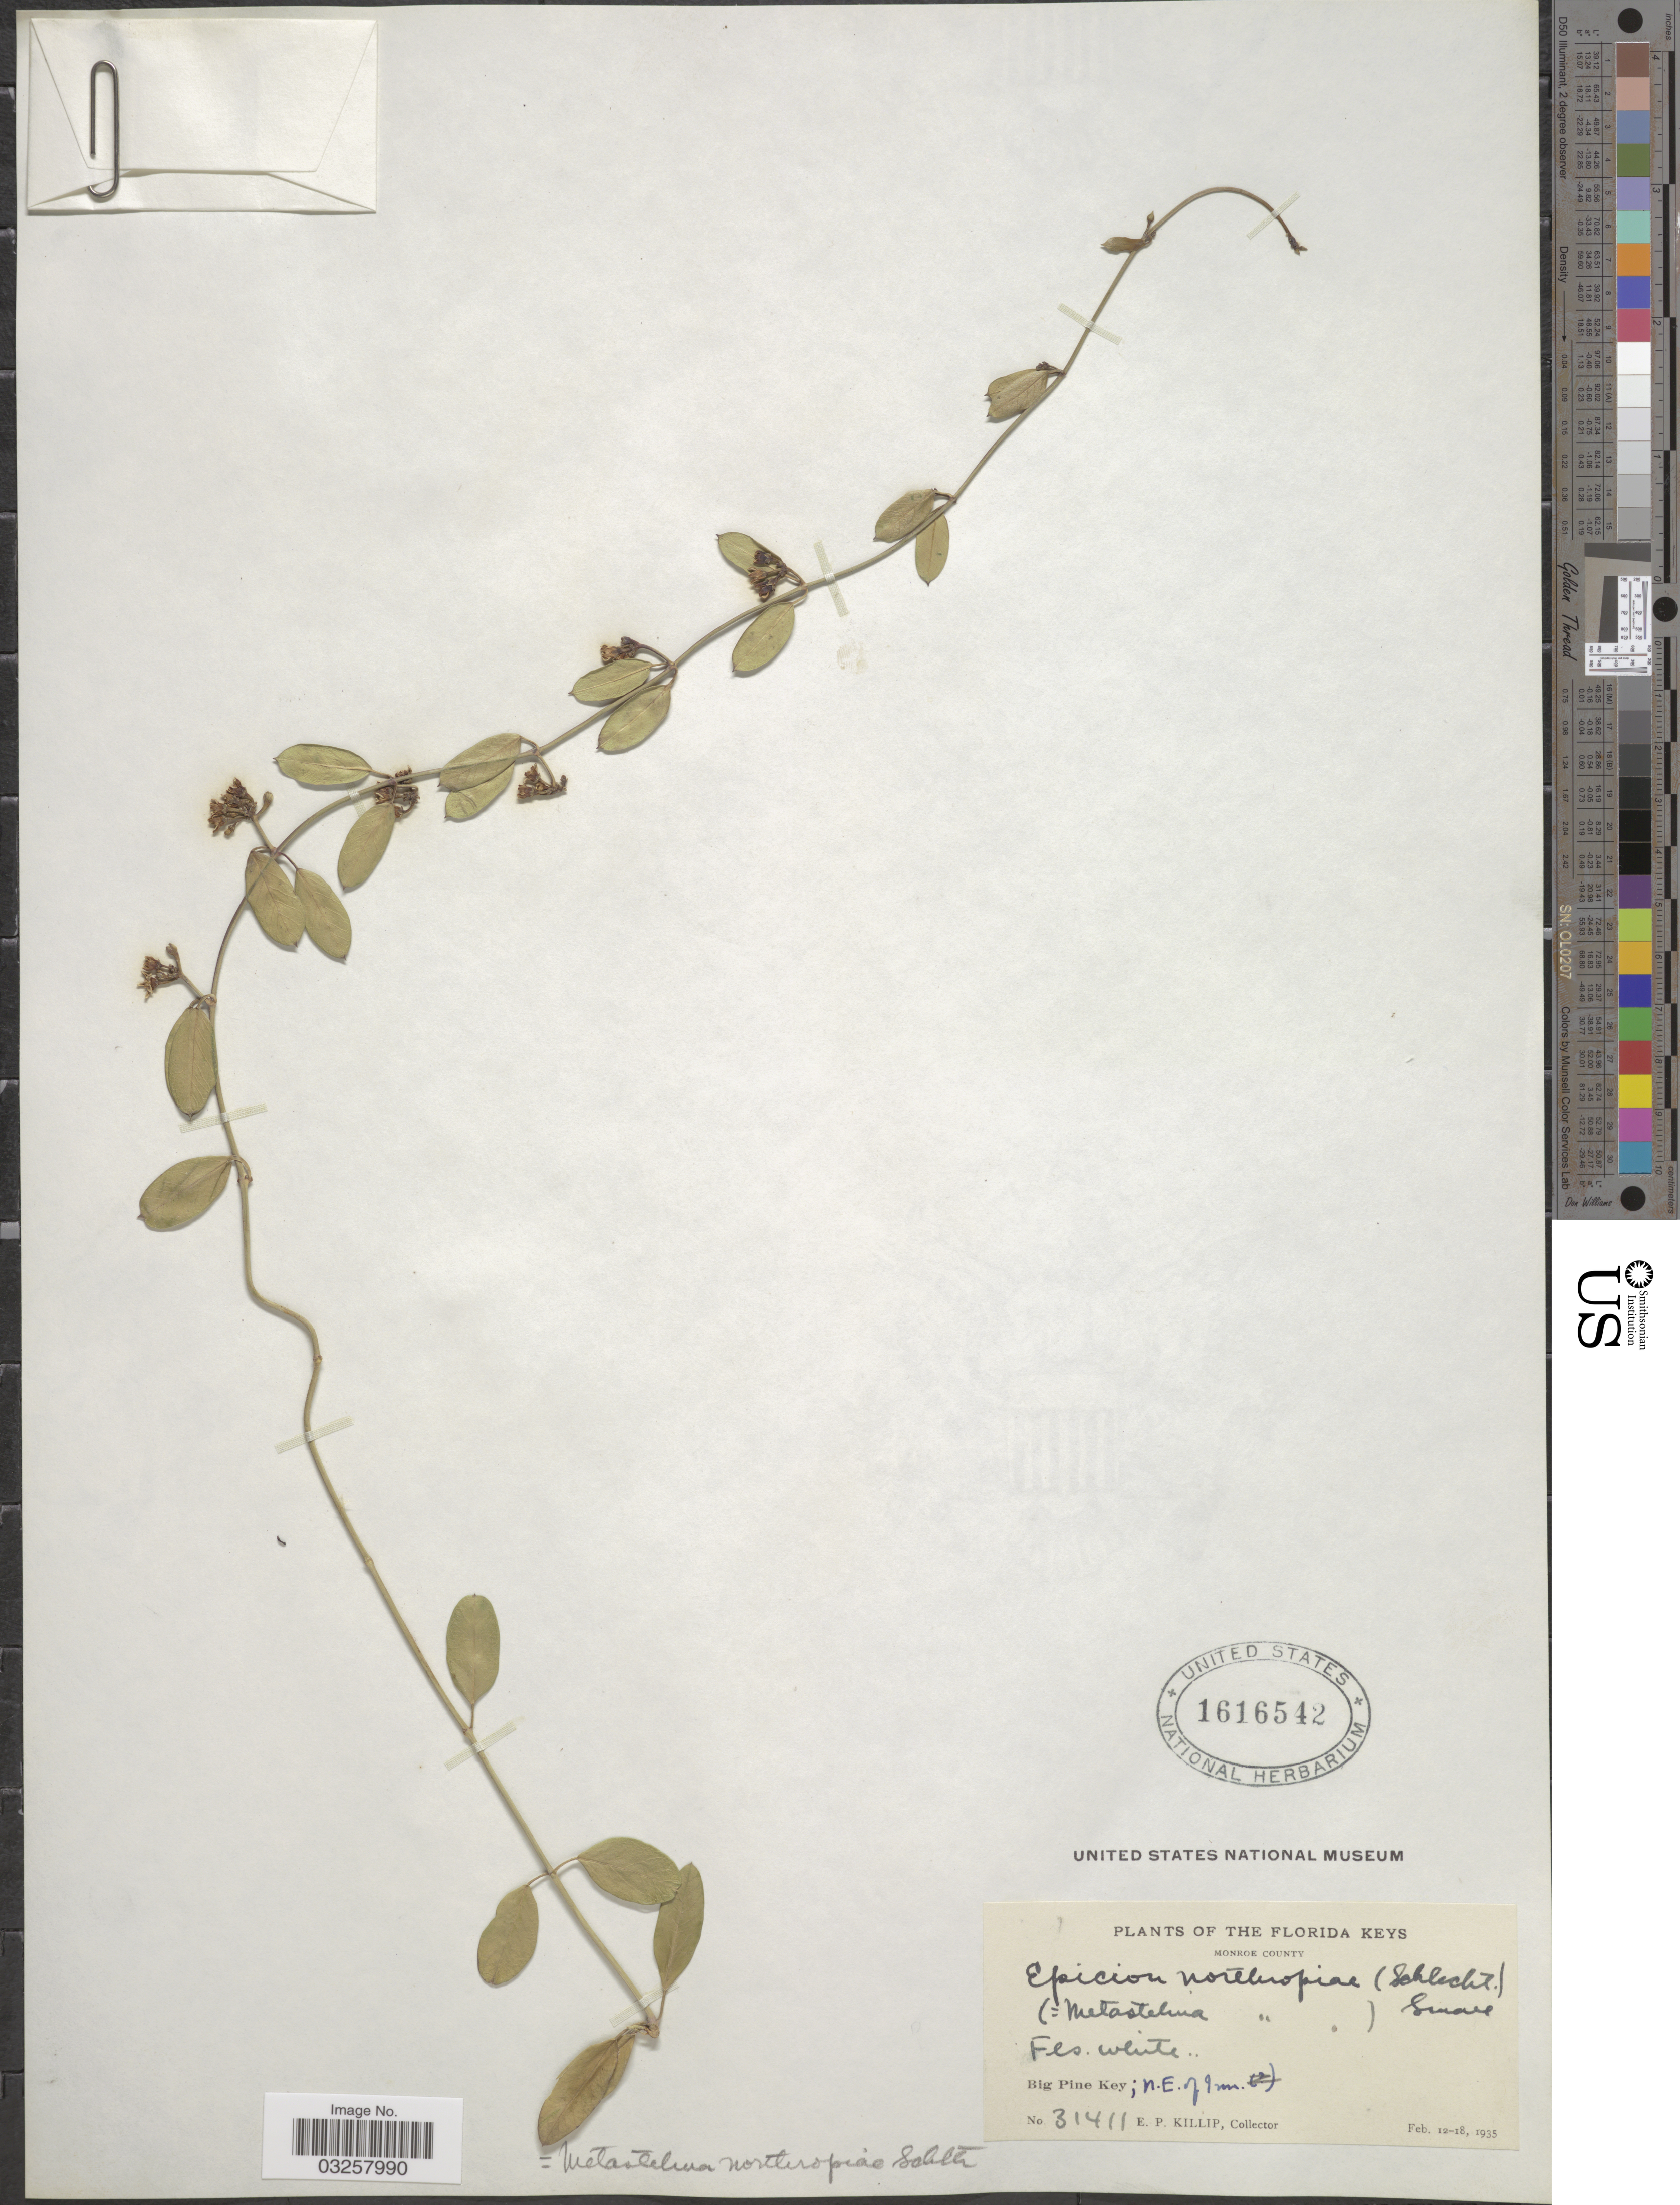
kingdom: Plantae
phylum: Tracheophyta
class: Magnoliopsida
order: Gentianales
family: Apocynaceae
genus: Metastelma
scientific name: Metastelma bahamense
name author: Griseb.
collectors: E. P. Killip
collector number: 31411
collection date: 1935-02-12/1935-02-18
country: United States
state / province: Florida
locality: The Florida Keys. Monroe County. Big Pine Key; N. E. of Inn.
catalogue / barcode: US 1616542